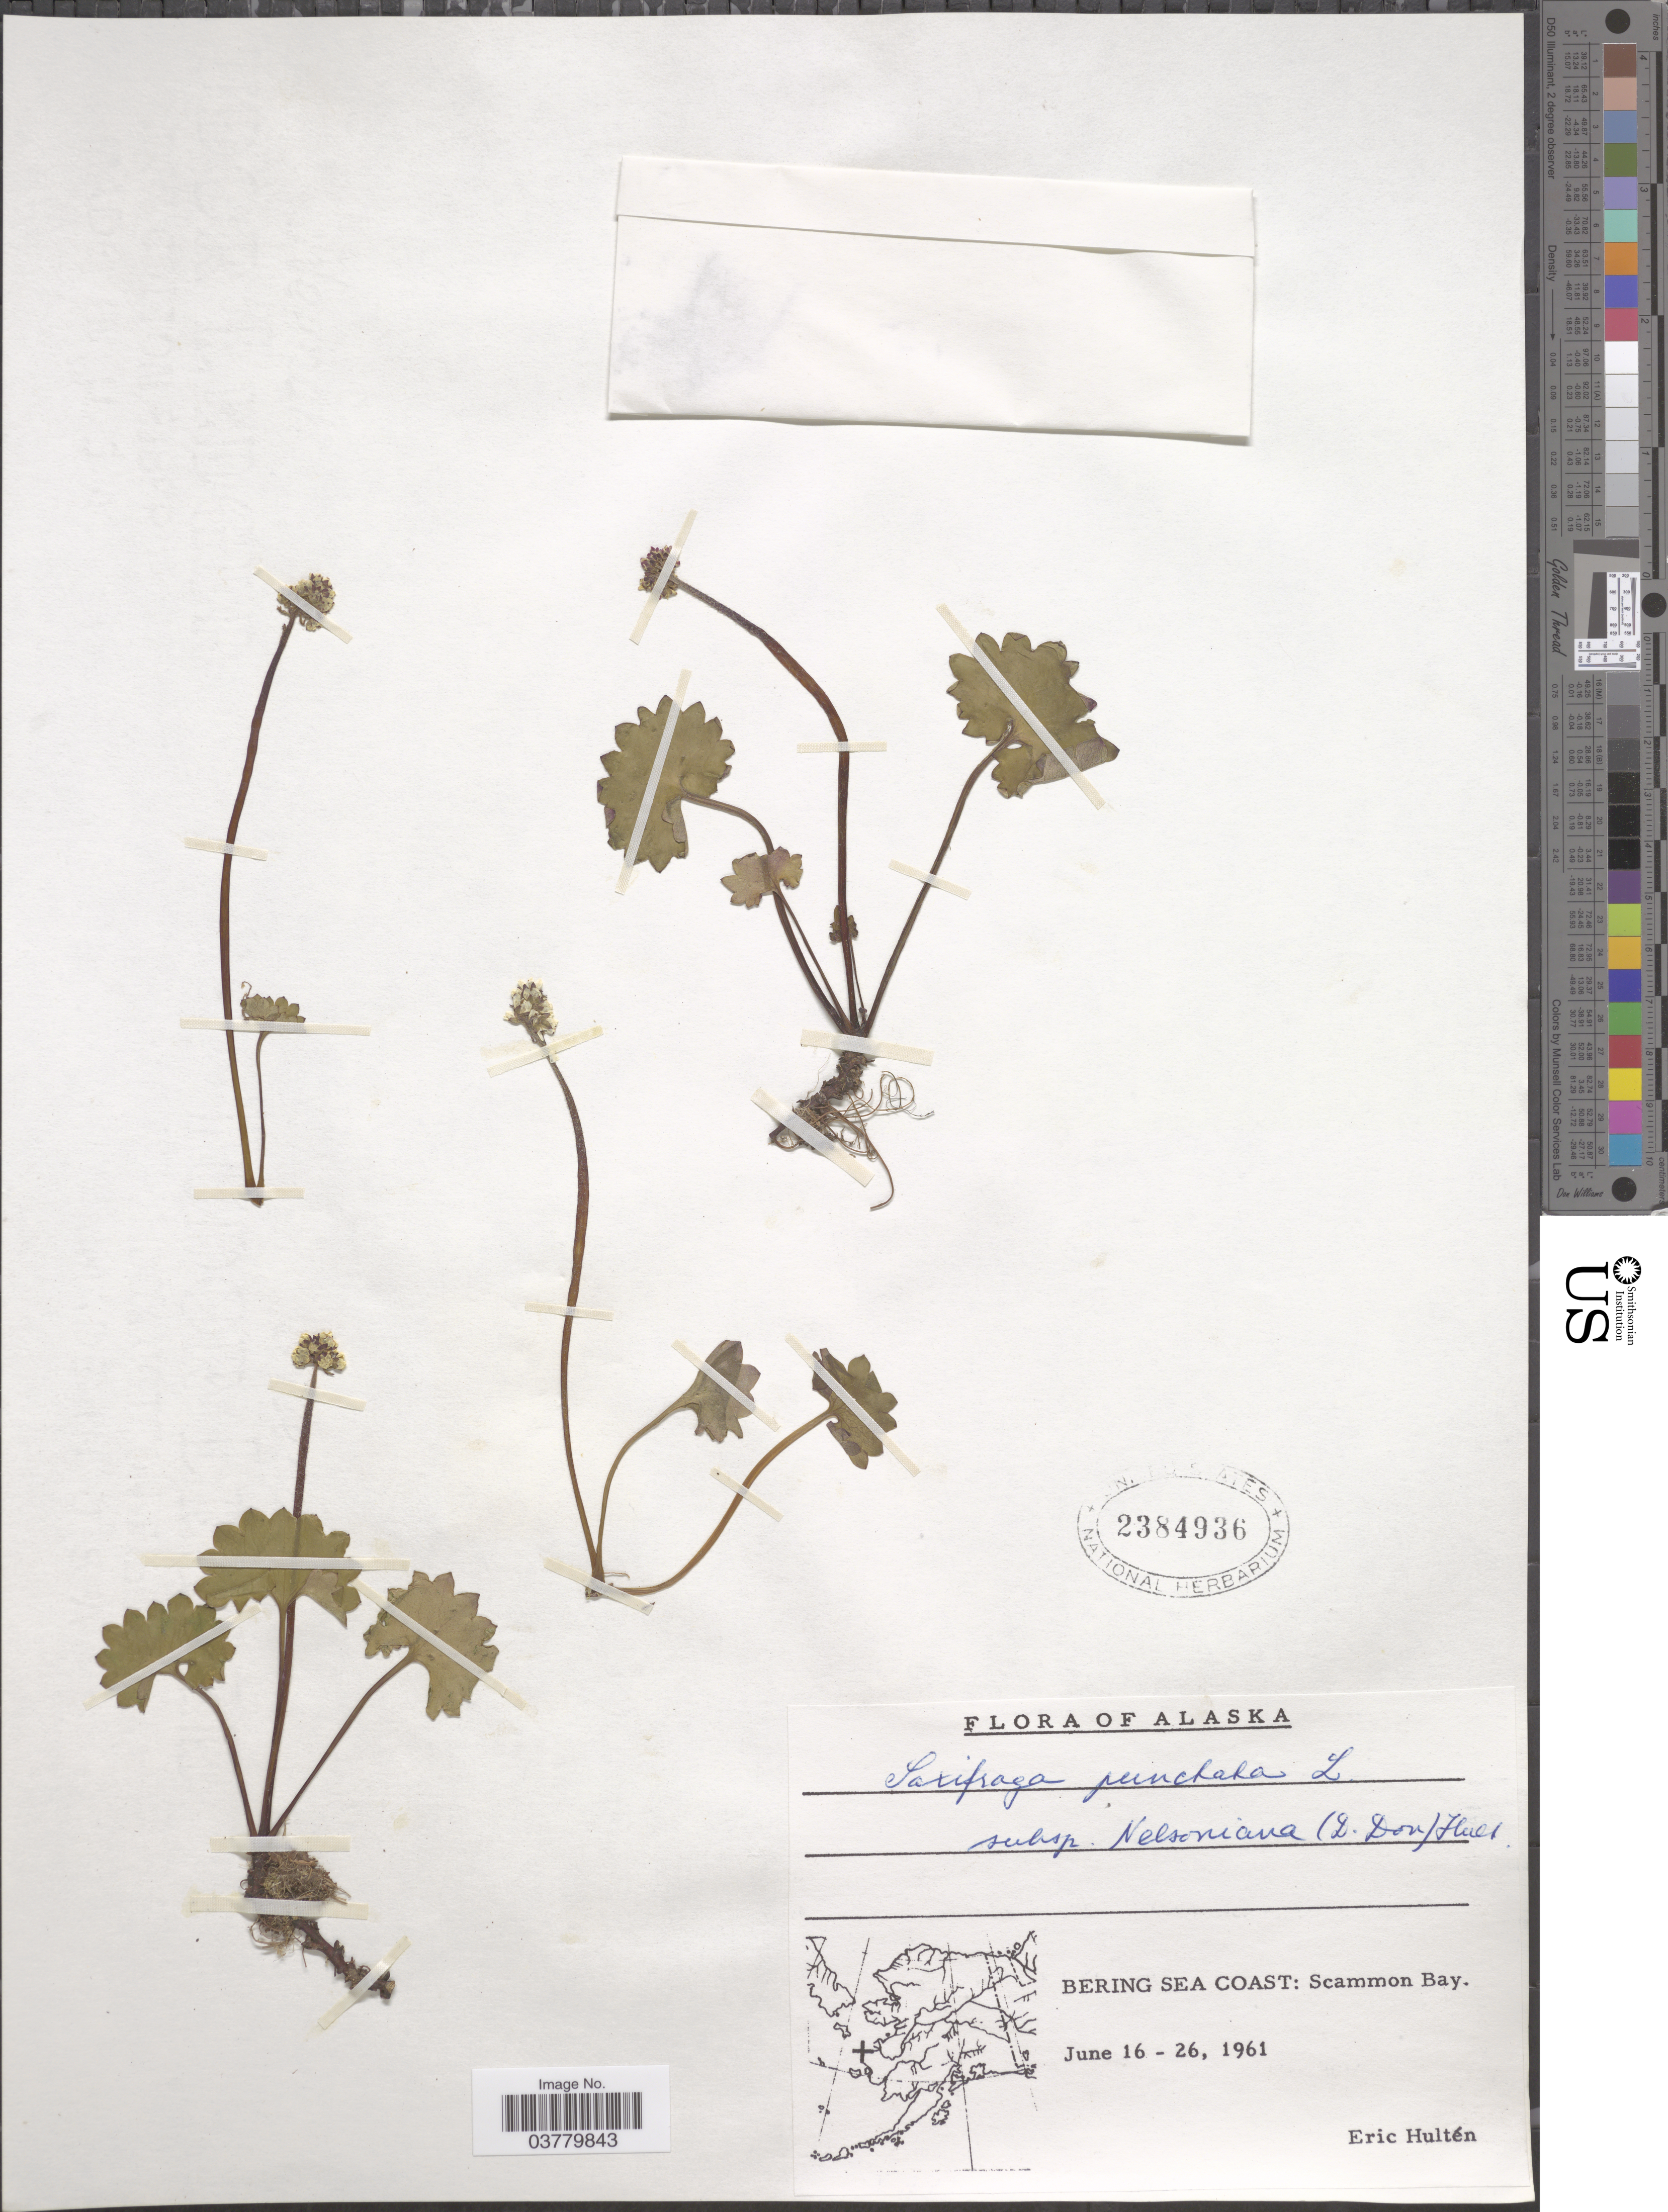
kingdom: Plantae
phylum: Tracheophyta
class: Magnoliopsida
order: Saxifragales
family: Saxifragaceae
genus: Micranthes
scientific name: Micranthes nelsoniana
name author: (D. Don) Small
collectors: E. G. Hultén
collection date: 1961-06-16/1961-06-26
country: United States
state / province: Alaska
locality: Bering Sea Coast: Scammon Bay.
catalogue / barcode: US 2384936